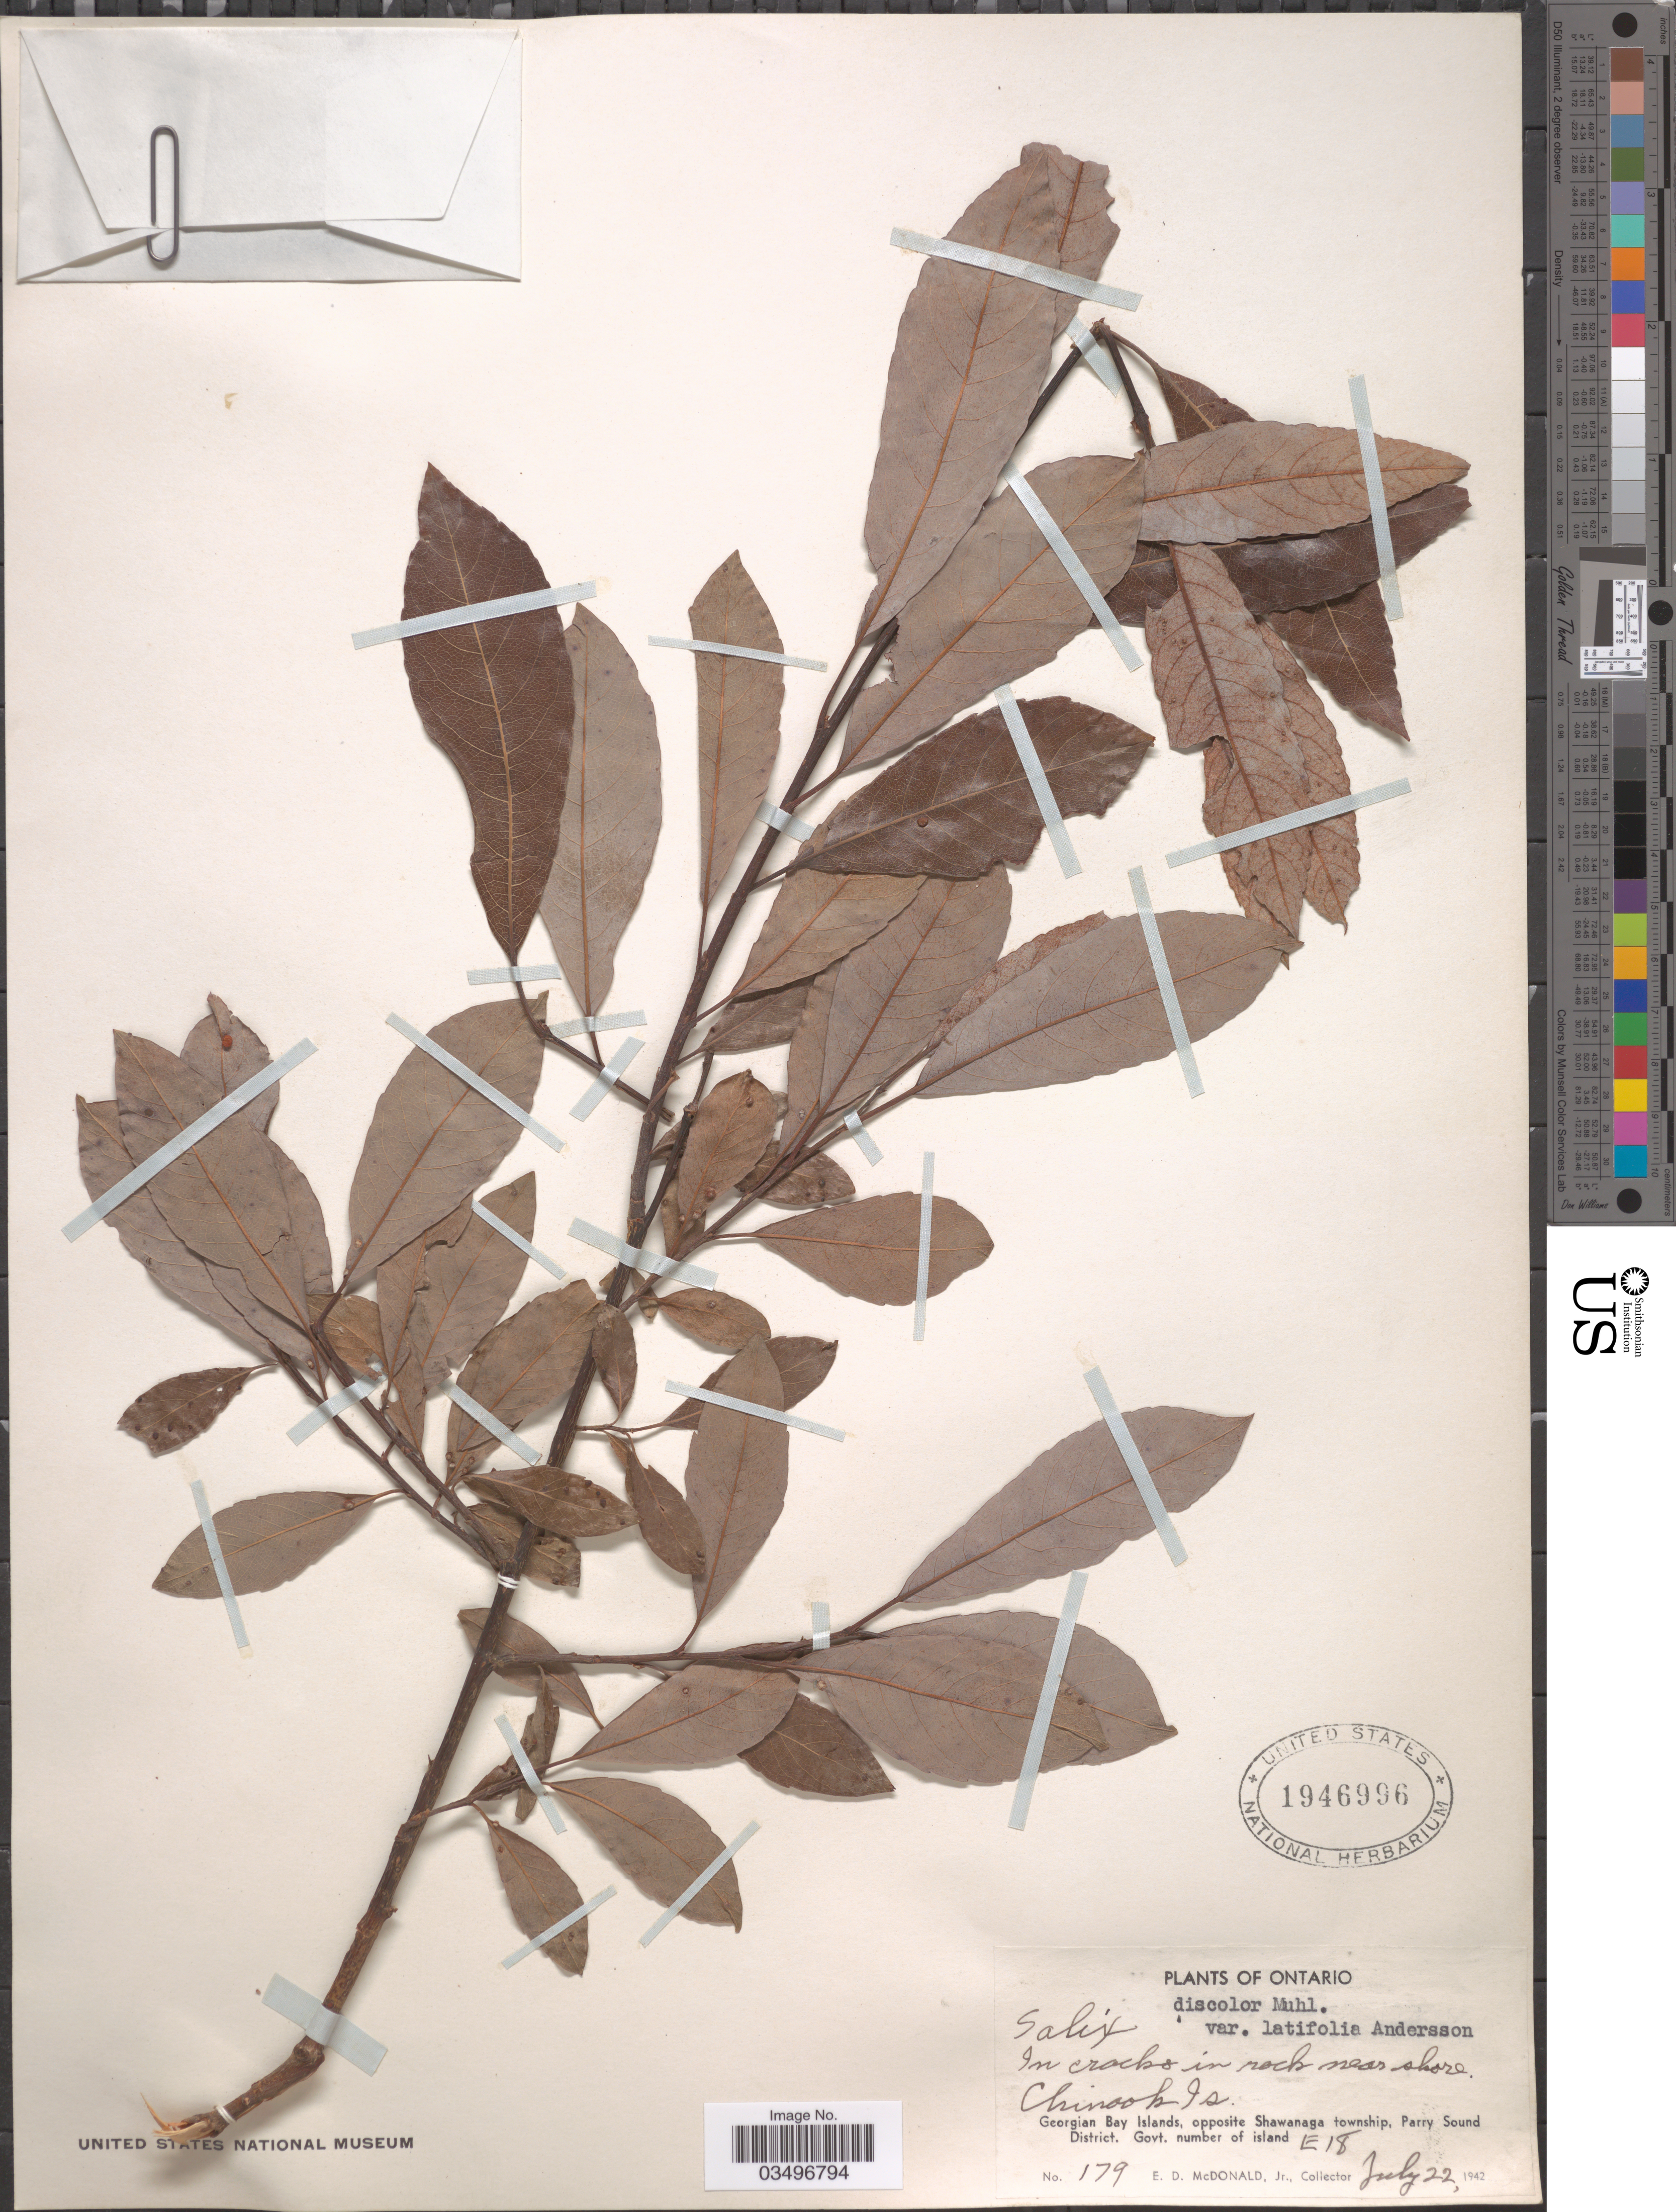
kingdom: Plantae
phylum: Tracheophyta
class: Magnoliopsida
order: Malpighiales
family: Salicaceae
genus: Salix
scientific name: Salix discolor var. latifolia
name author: Andersson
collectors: E. D. McDonald Jr.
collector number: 179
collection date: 1942-07-22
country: Canada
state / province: Ontario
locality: In cracks in rock near shore. Chinook Is. Georgian Bay Islands, opposite Shawanaga township, Parry Sound District. Govt. number of island E18.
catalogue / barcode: US 1946996